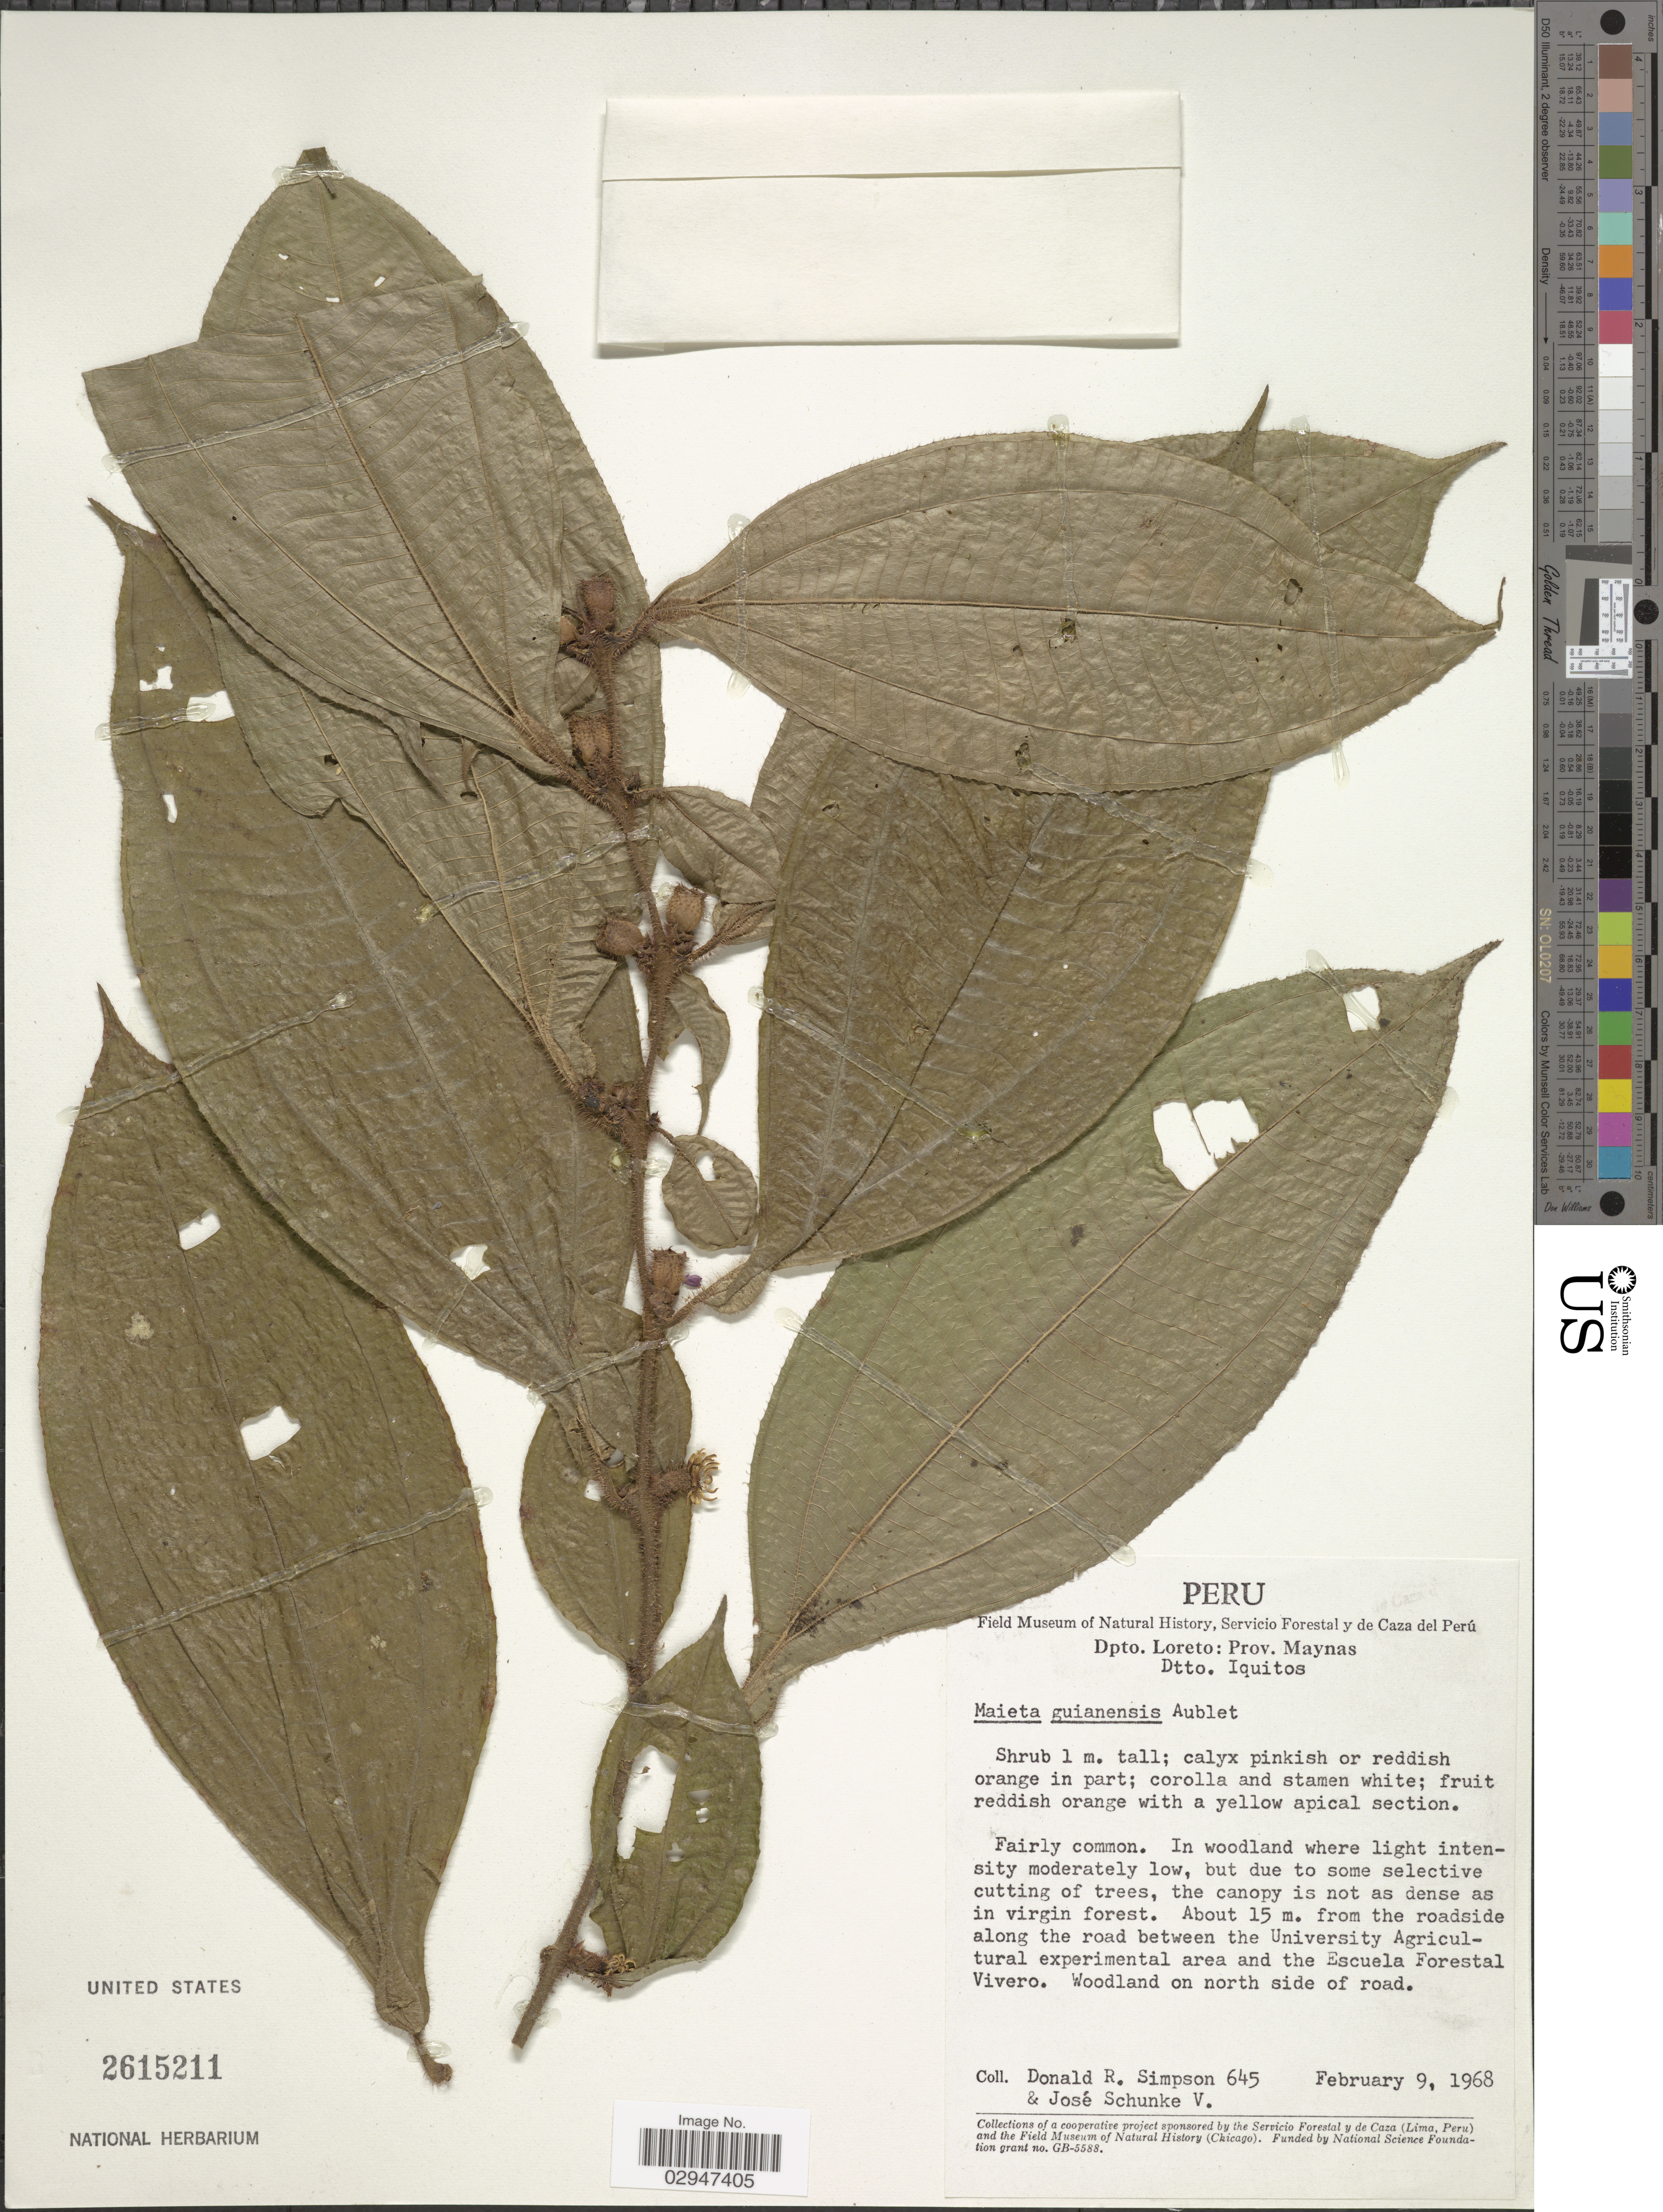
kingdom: Plantae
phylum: Tracheophyta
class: Magnoliopsida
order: Myrtales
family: Melastomataceae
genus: Maieta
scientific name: Maieta guianensis var. guianensis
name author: Aubl.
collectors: D. R. Simpson & J. Schunke Vigo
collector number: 645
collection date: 1968-02-09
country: Peru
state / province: Loreto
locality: Dpto. Loreto: Prov. Maynas. Dtto. Iquitos. About 15 m. from the roadside along the road between the University Agricultural experimental area and the Escuela Forestal Vivero.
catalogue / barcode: US 2615211